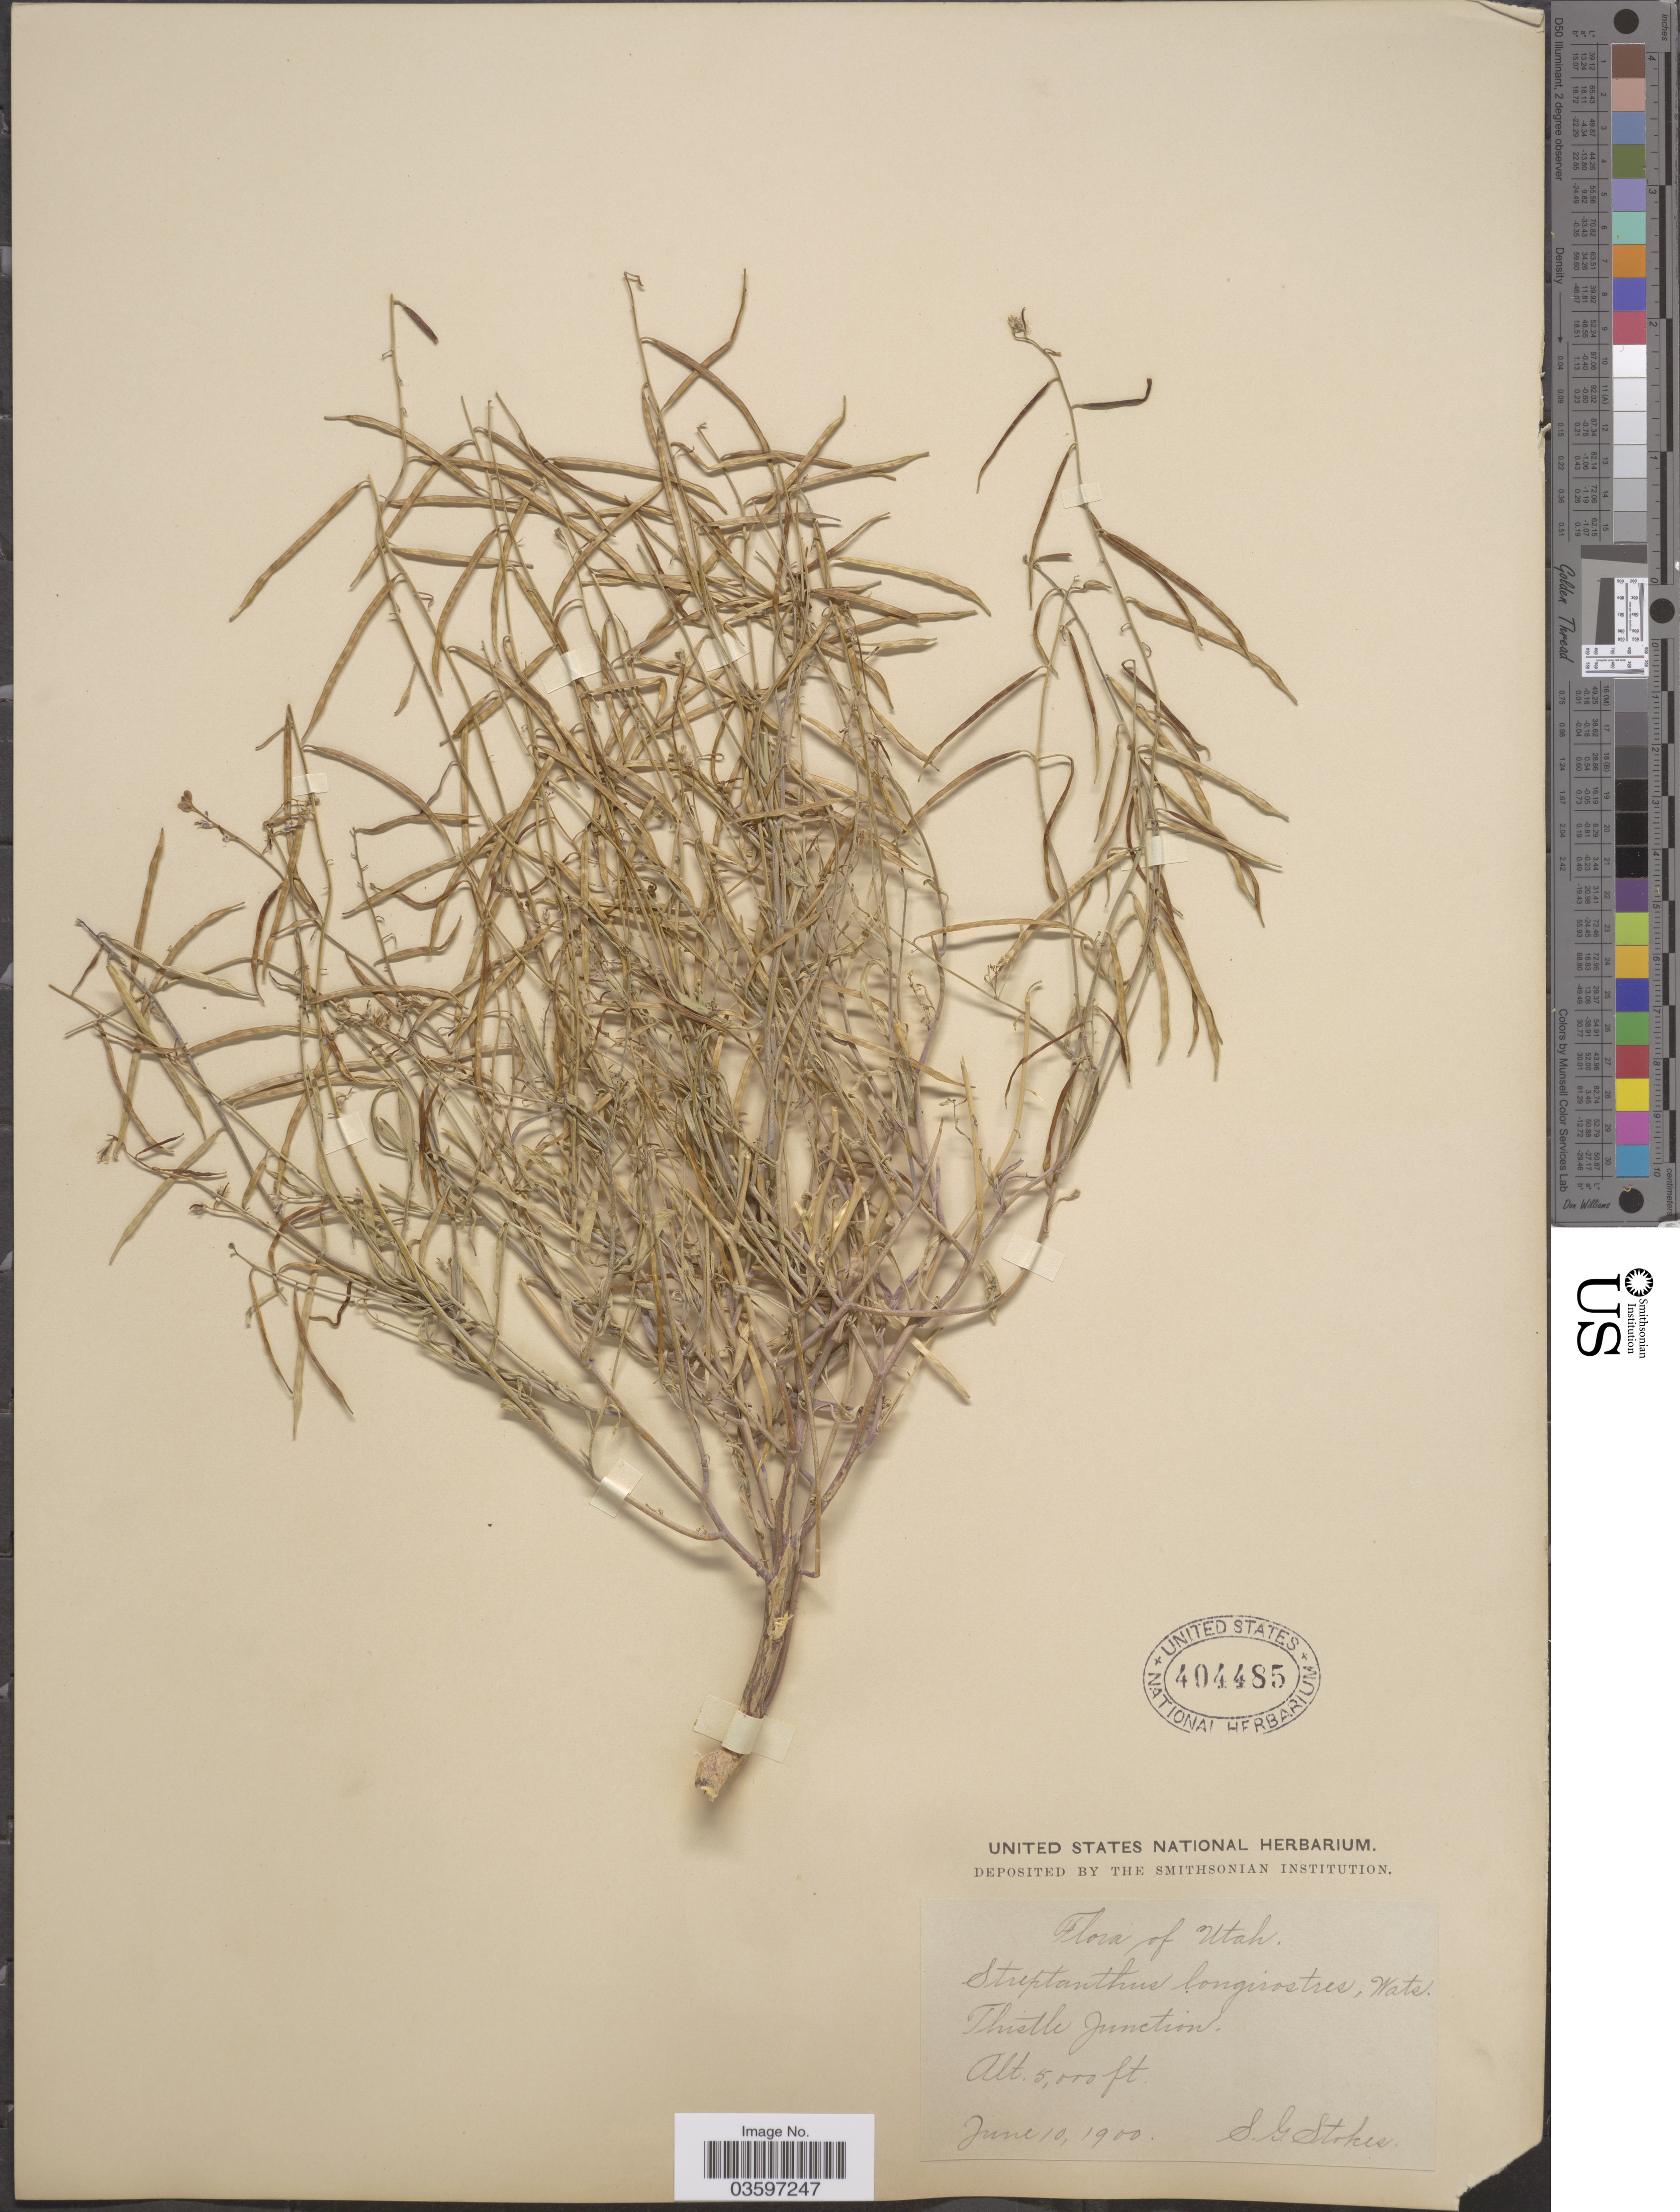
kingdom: Plantae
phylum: Tracheophyta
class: Magnoliopsida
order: Brassicales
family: Brassicaceae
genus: Streptanthella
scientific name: Streptanthella longirostris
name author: (S. Watson) Rydb.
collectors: S. G. Stokes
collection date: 1900-06-10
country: United States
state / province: Utah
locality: Thistle Junction.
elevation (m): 1524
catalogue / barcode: US 404485